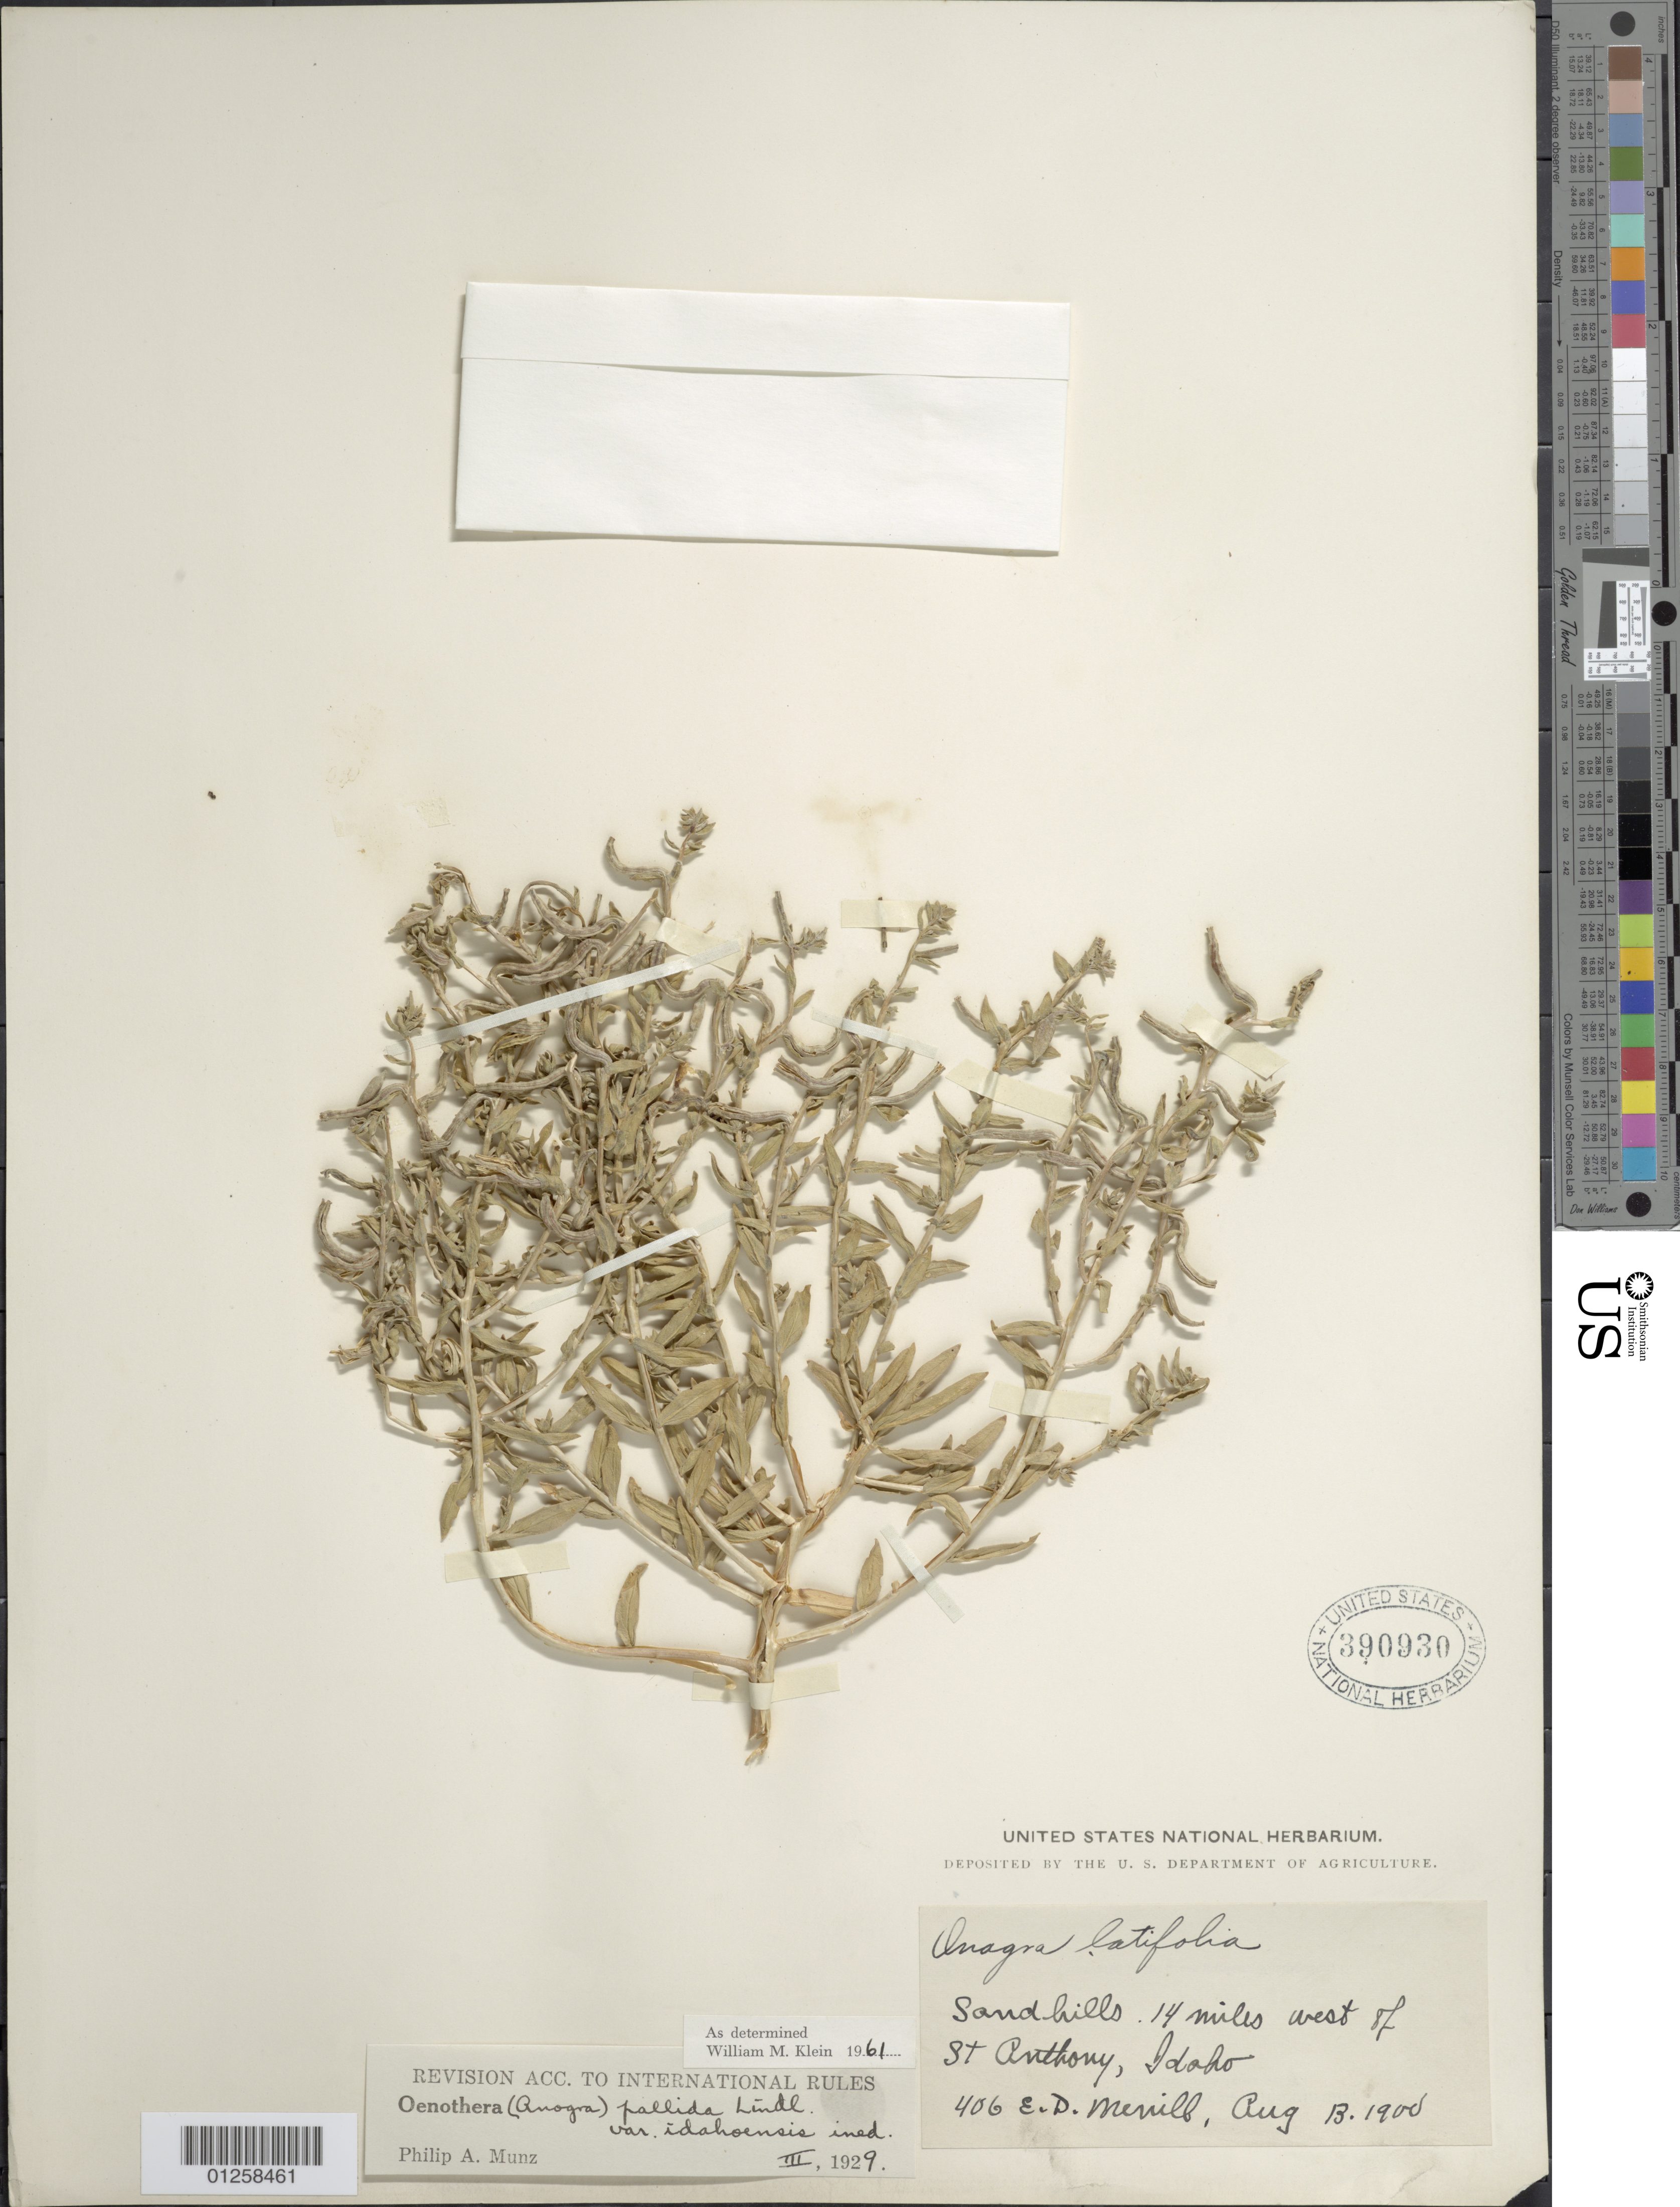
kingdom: Plantae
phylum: Tracheophyta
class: Magnoliopsida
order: Myrtales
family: Onagraceae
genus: Oenothera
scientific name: Oenothera pallida subsp. pallida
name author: Lindl.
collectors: E. D. Merrill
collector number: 406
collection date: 1900-08-13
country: United States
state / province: Idaho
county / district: St. Anthony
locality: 14 miles W of St. Anthony.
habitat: Sand hills.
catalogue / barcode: US 390930